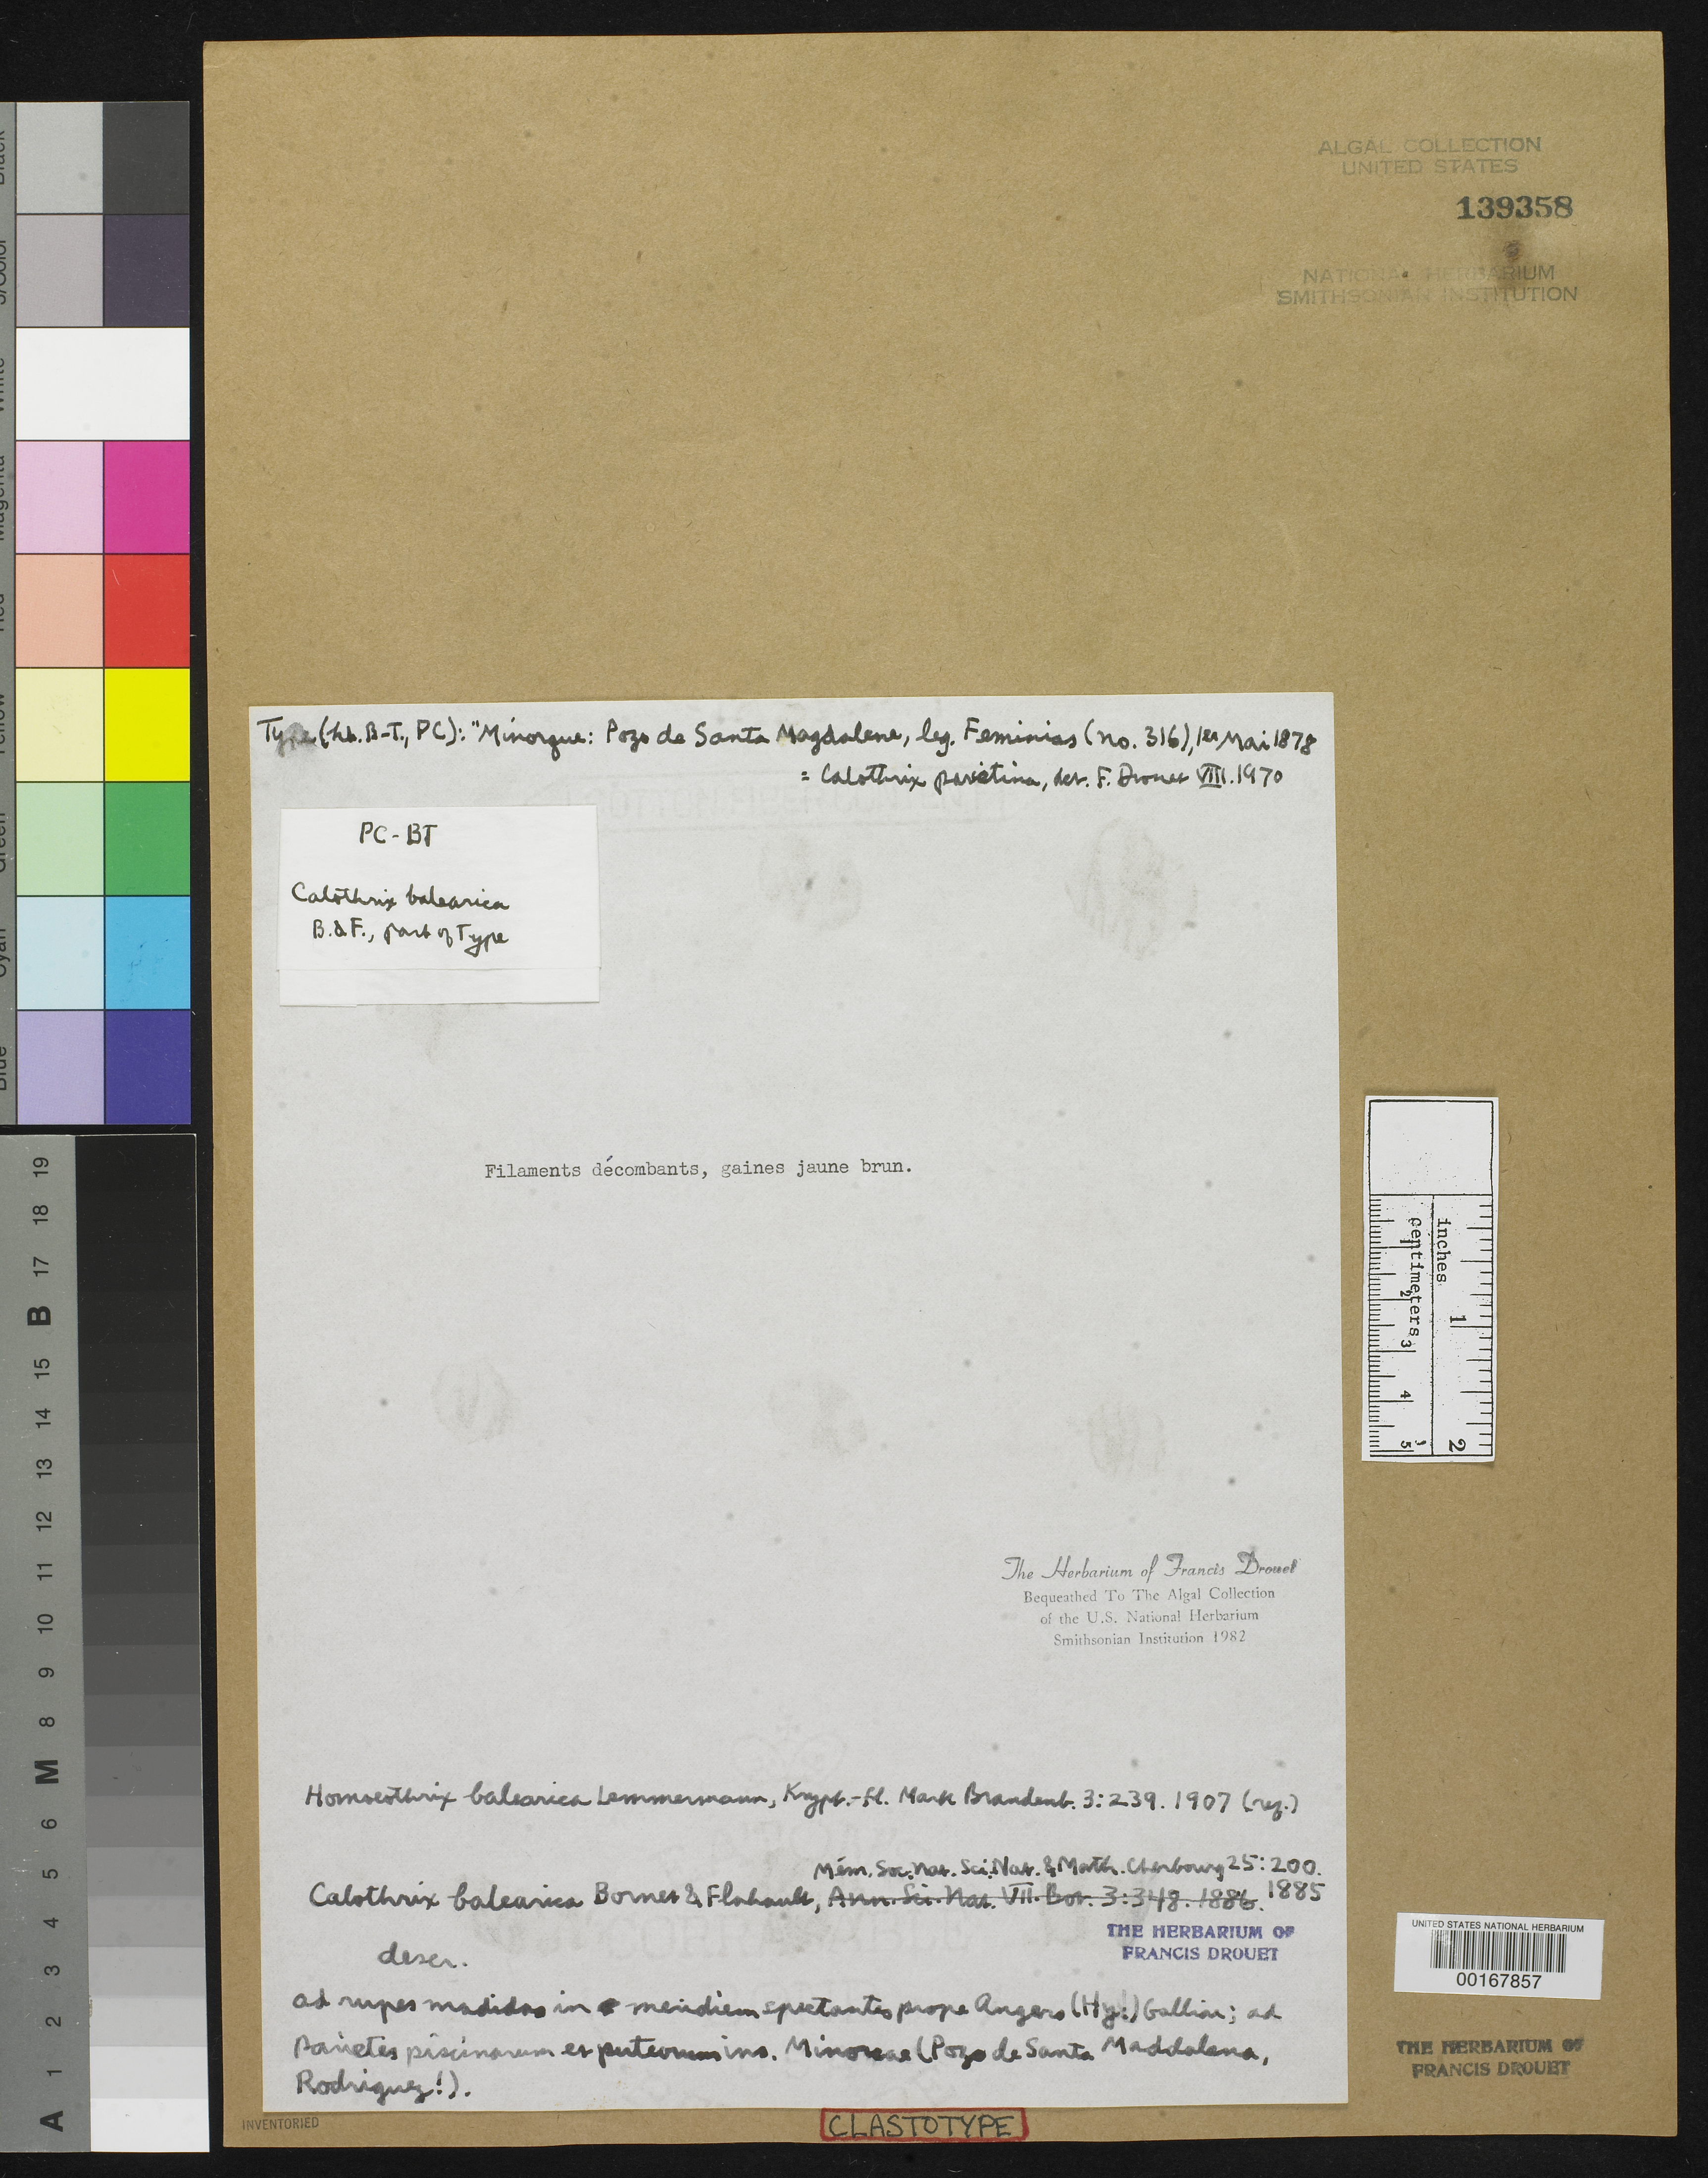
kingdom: Bacteria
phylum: Cyanobacteria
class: Cyanobacteriia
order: Cyanobacteriales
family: Rivulariaceae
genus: Calothrix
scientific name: Calothrix balearica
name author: Bornet & Flahault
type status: Clastotype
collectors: -. Feminias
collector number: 316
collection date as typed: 01 May 1878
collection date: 1878-05-01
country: Spain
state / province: Islas Baleares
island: Minorca Island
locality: Pozo de Santa Magdalena.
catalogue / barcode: US 139358